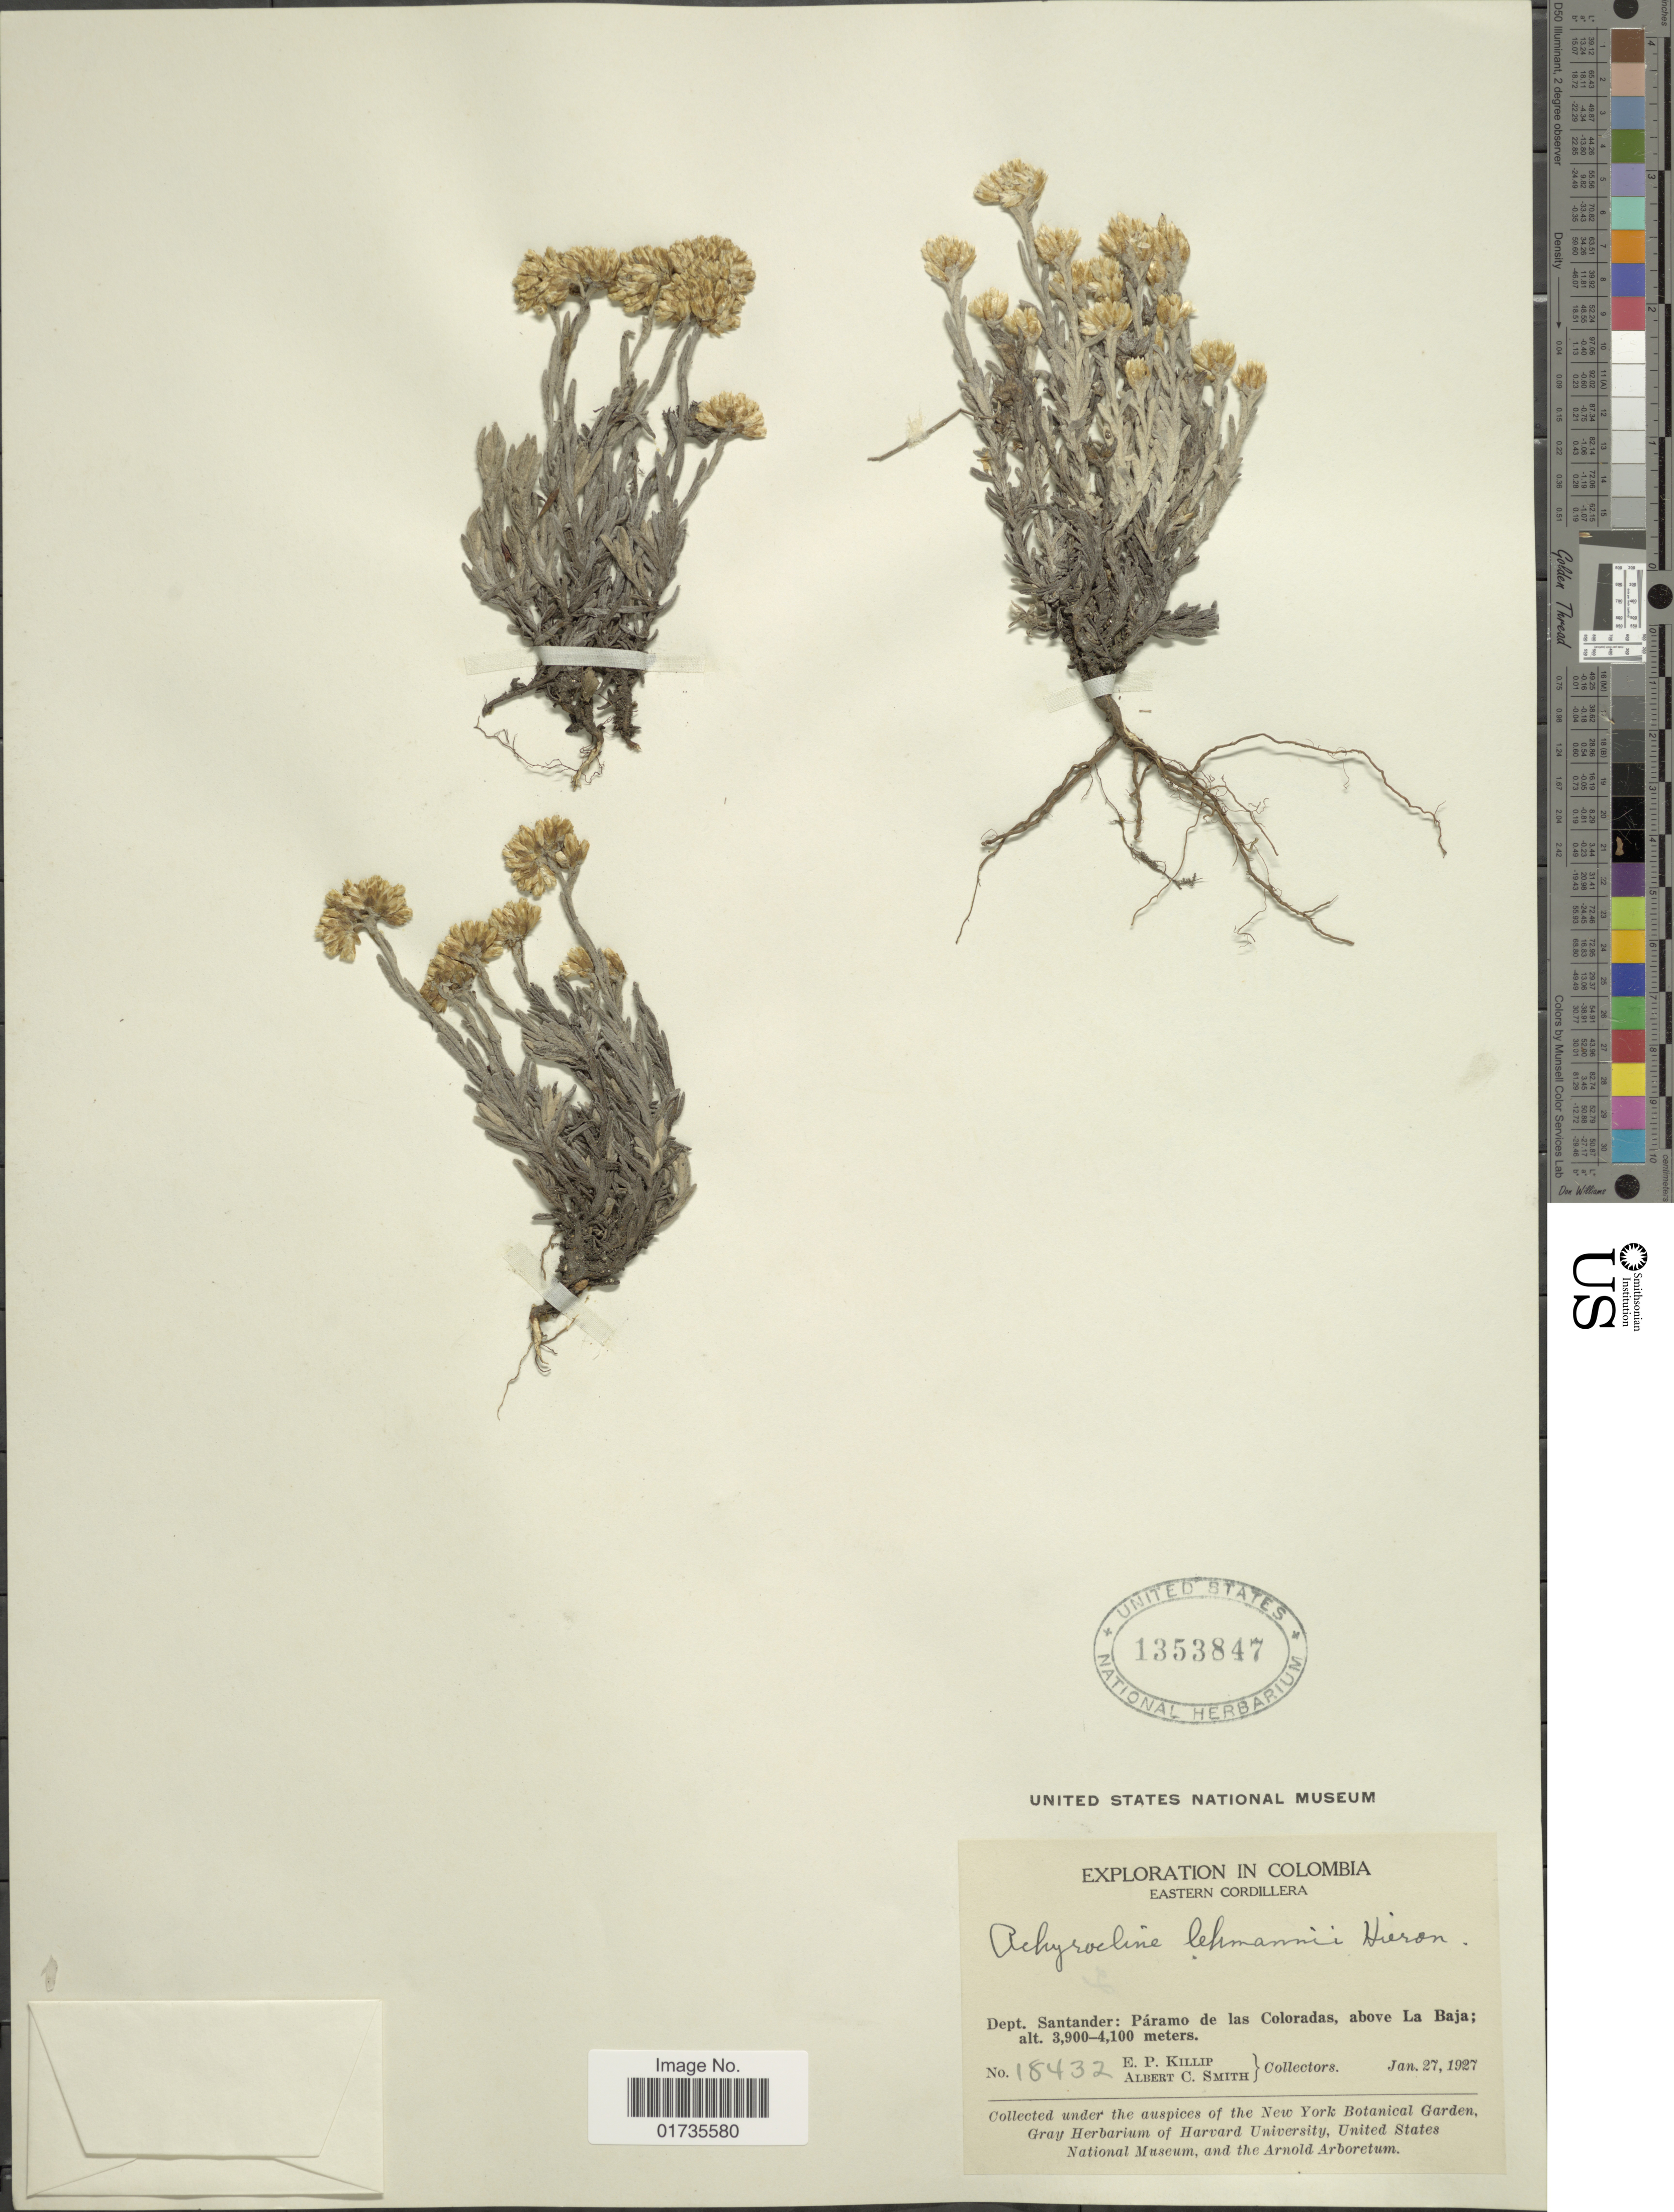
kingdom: Plantae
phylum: Tracheophyta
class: Magnoliopsida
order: Asterales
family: Asteraceae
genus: Achyrocline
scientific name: Achyrocline lehmanni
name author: Hieron.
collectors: E. P. Killip & A. C. Smith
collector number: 18432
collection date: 1927-01-27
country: Colombia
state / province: Santander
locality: Colombia, Eastern Cordillera. Dept. Santander: Paramo de las Coloradas, above La Baja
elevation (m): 3900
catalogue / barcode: US 1353847